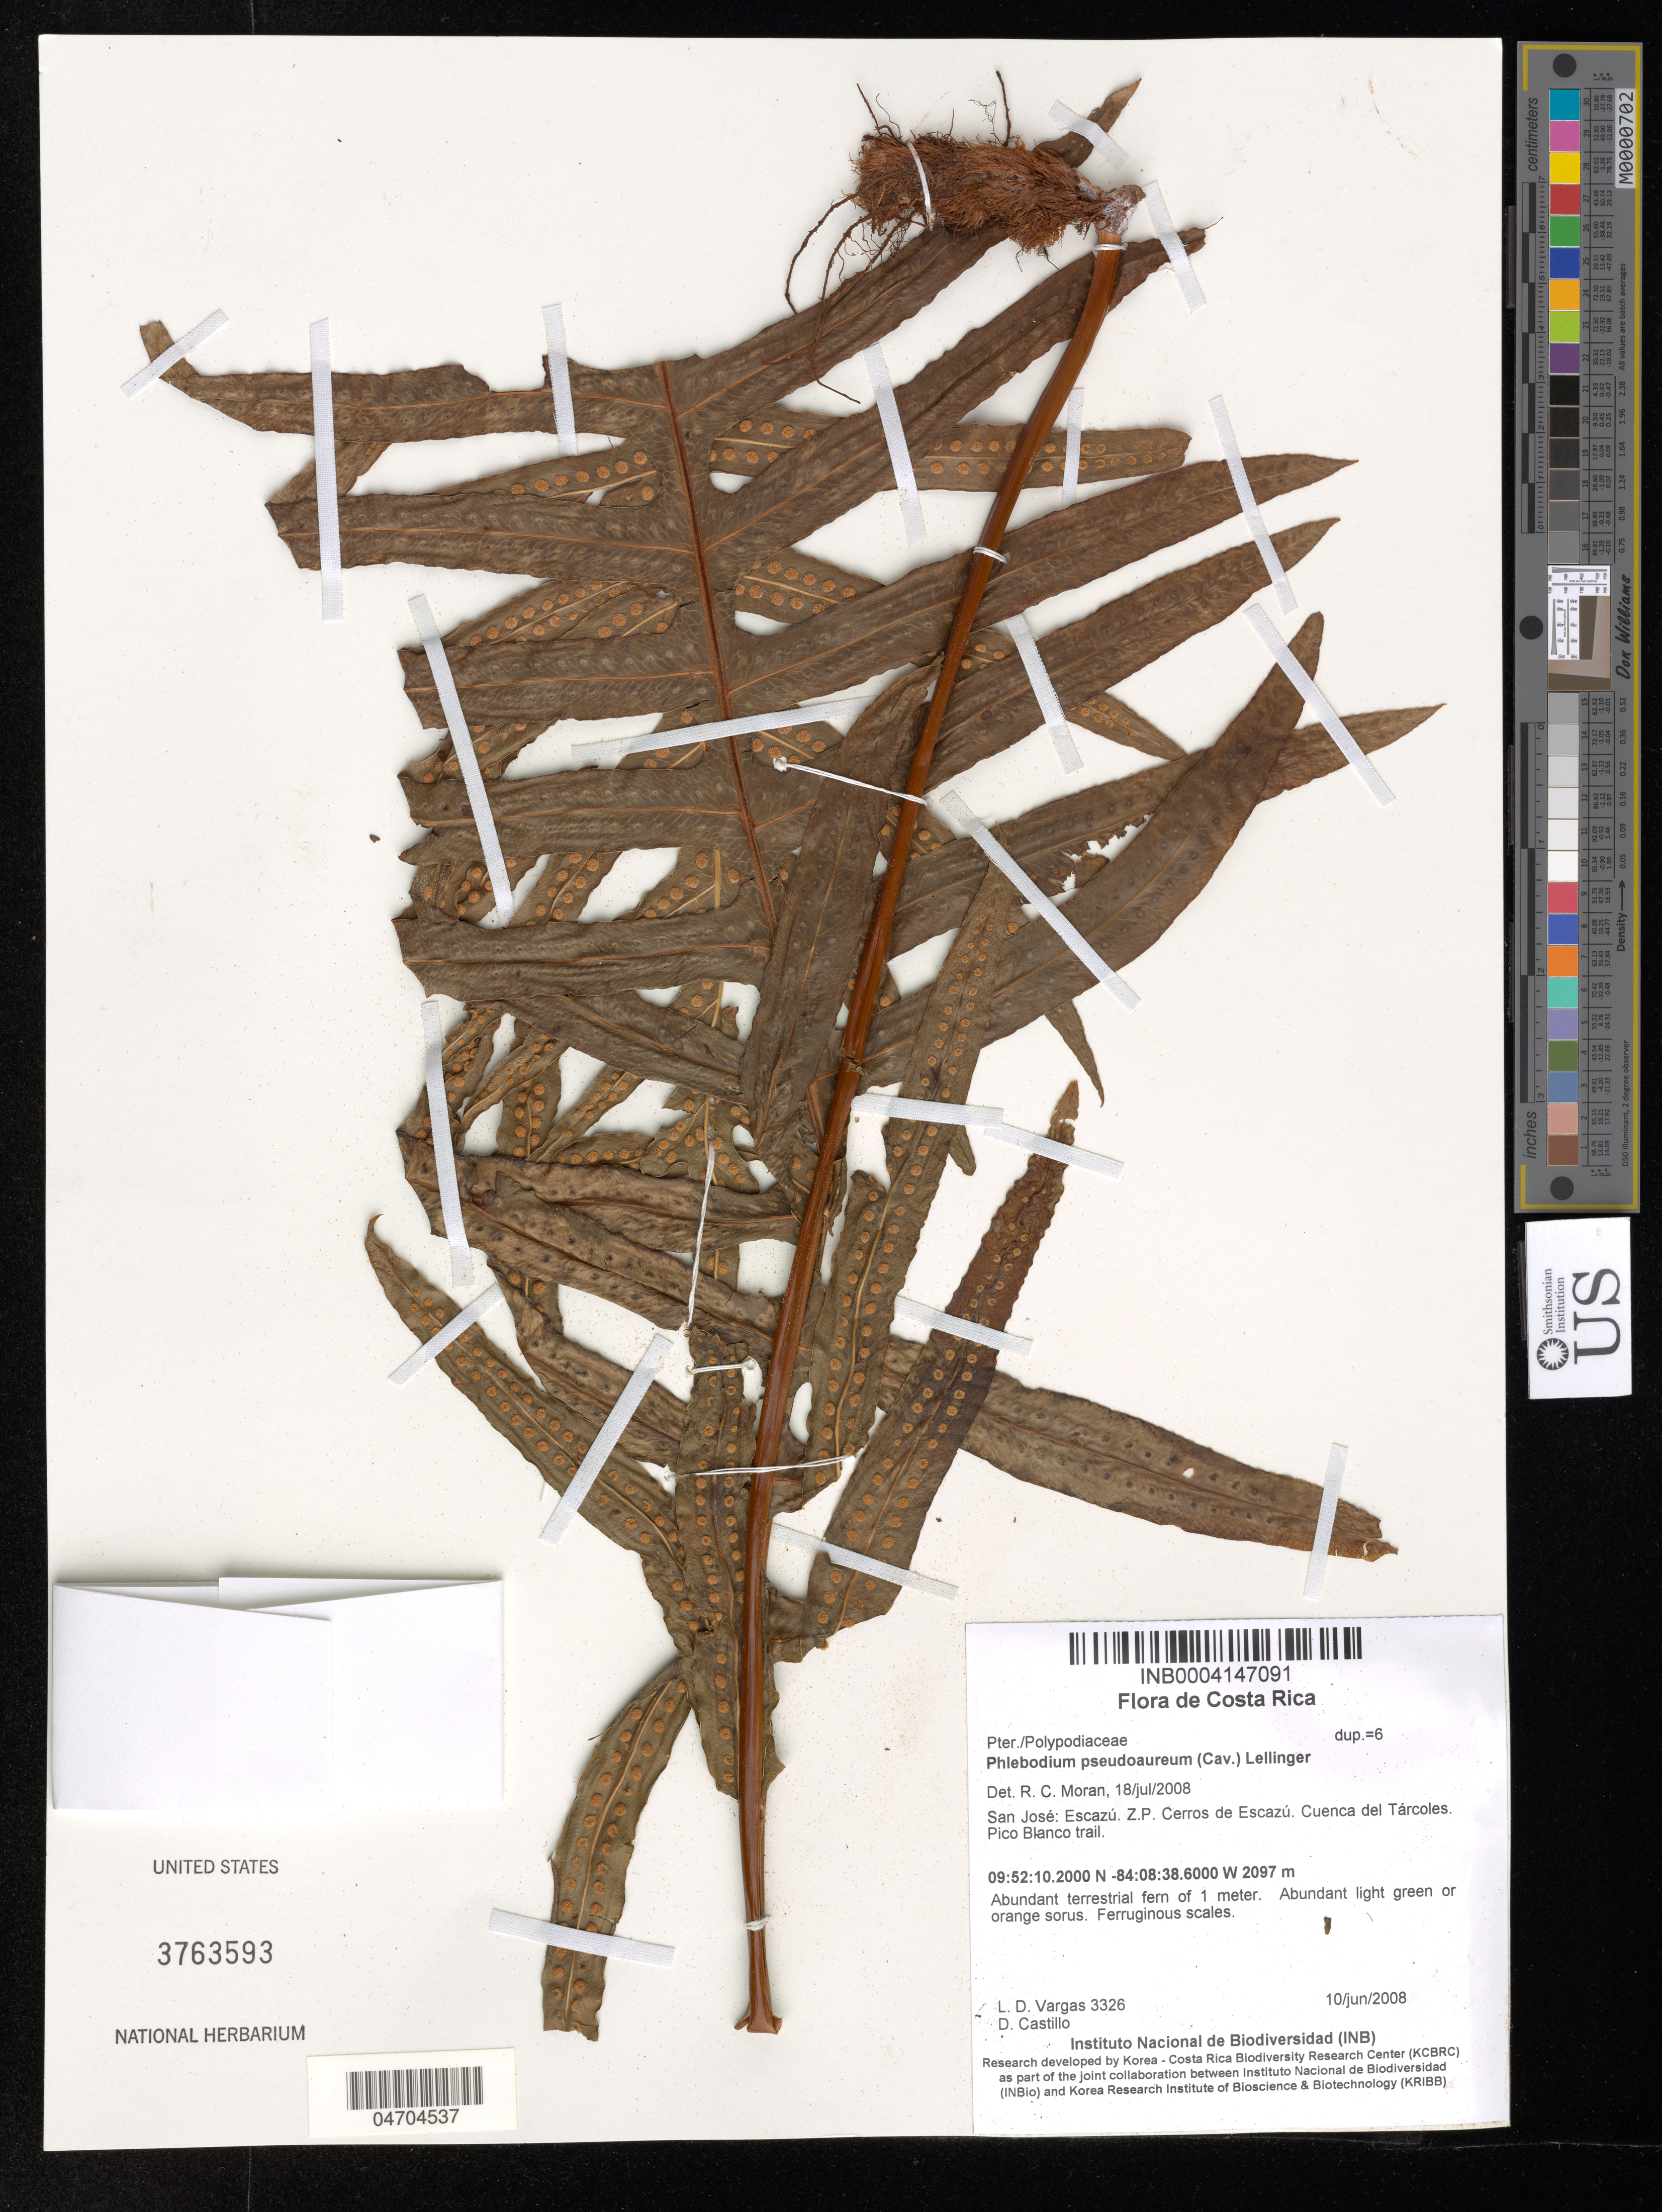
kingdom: Plantae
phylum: Tracheophyta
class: Polypodiopsida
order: Polypodiales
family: Polypodiaceae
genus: Phlebodium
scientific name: Phlebodium pseudoaureum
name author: (Cav.) Lellinger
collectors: L. Vargas & D. Castillo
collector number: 3326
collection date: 2008-06-10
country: Costa Rica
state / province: San José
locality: Escazú. Z. P. Cerros de Escazú. Cuenca del Tárcoles. Pico Blanco trail.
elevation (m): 2097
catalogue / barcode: US 3763593